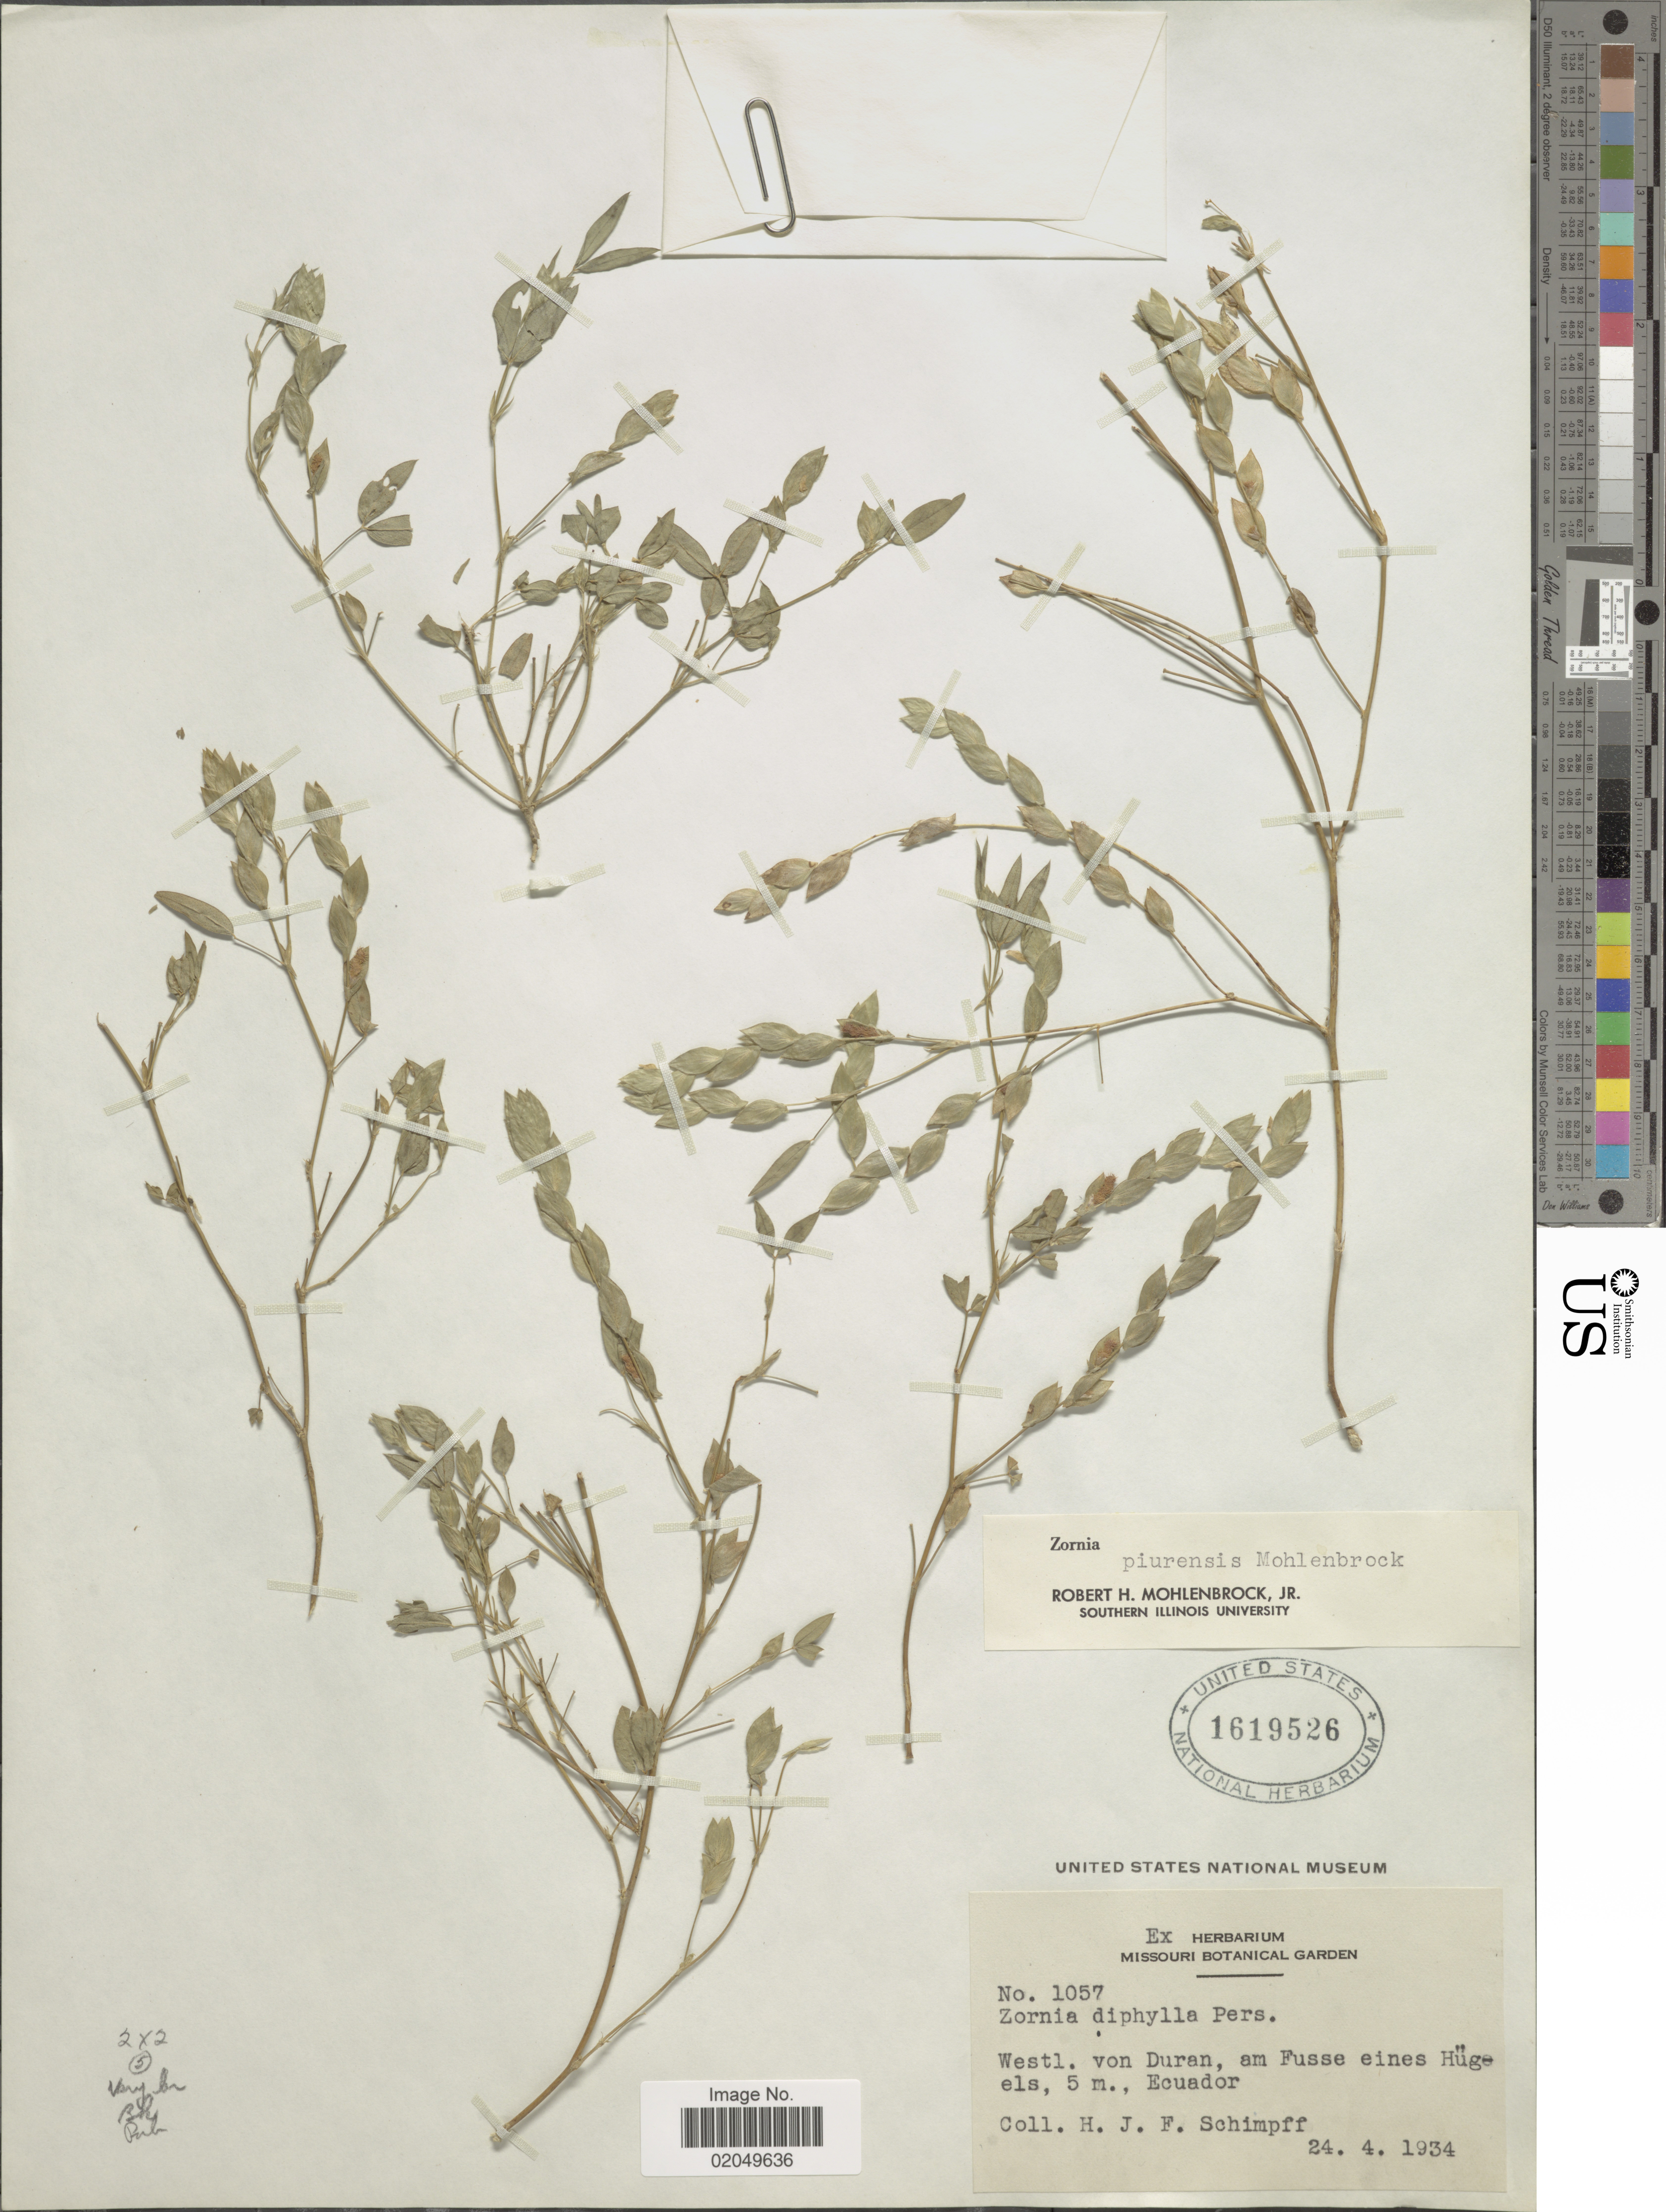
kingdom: Plantae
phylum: Tracheophyta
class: Magnoliopsida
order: Fabales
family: Fabaceae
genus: Zornia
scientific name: Zornia piurensis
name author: Mohlenbr.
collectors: H. Schimpff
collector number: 1057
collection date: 1934-04-24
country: Ecuador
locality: Westl. von Duran, am Fusse eines Hugels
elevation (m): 5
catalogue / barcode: US 1619526